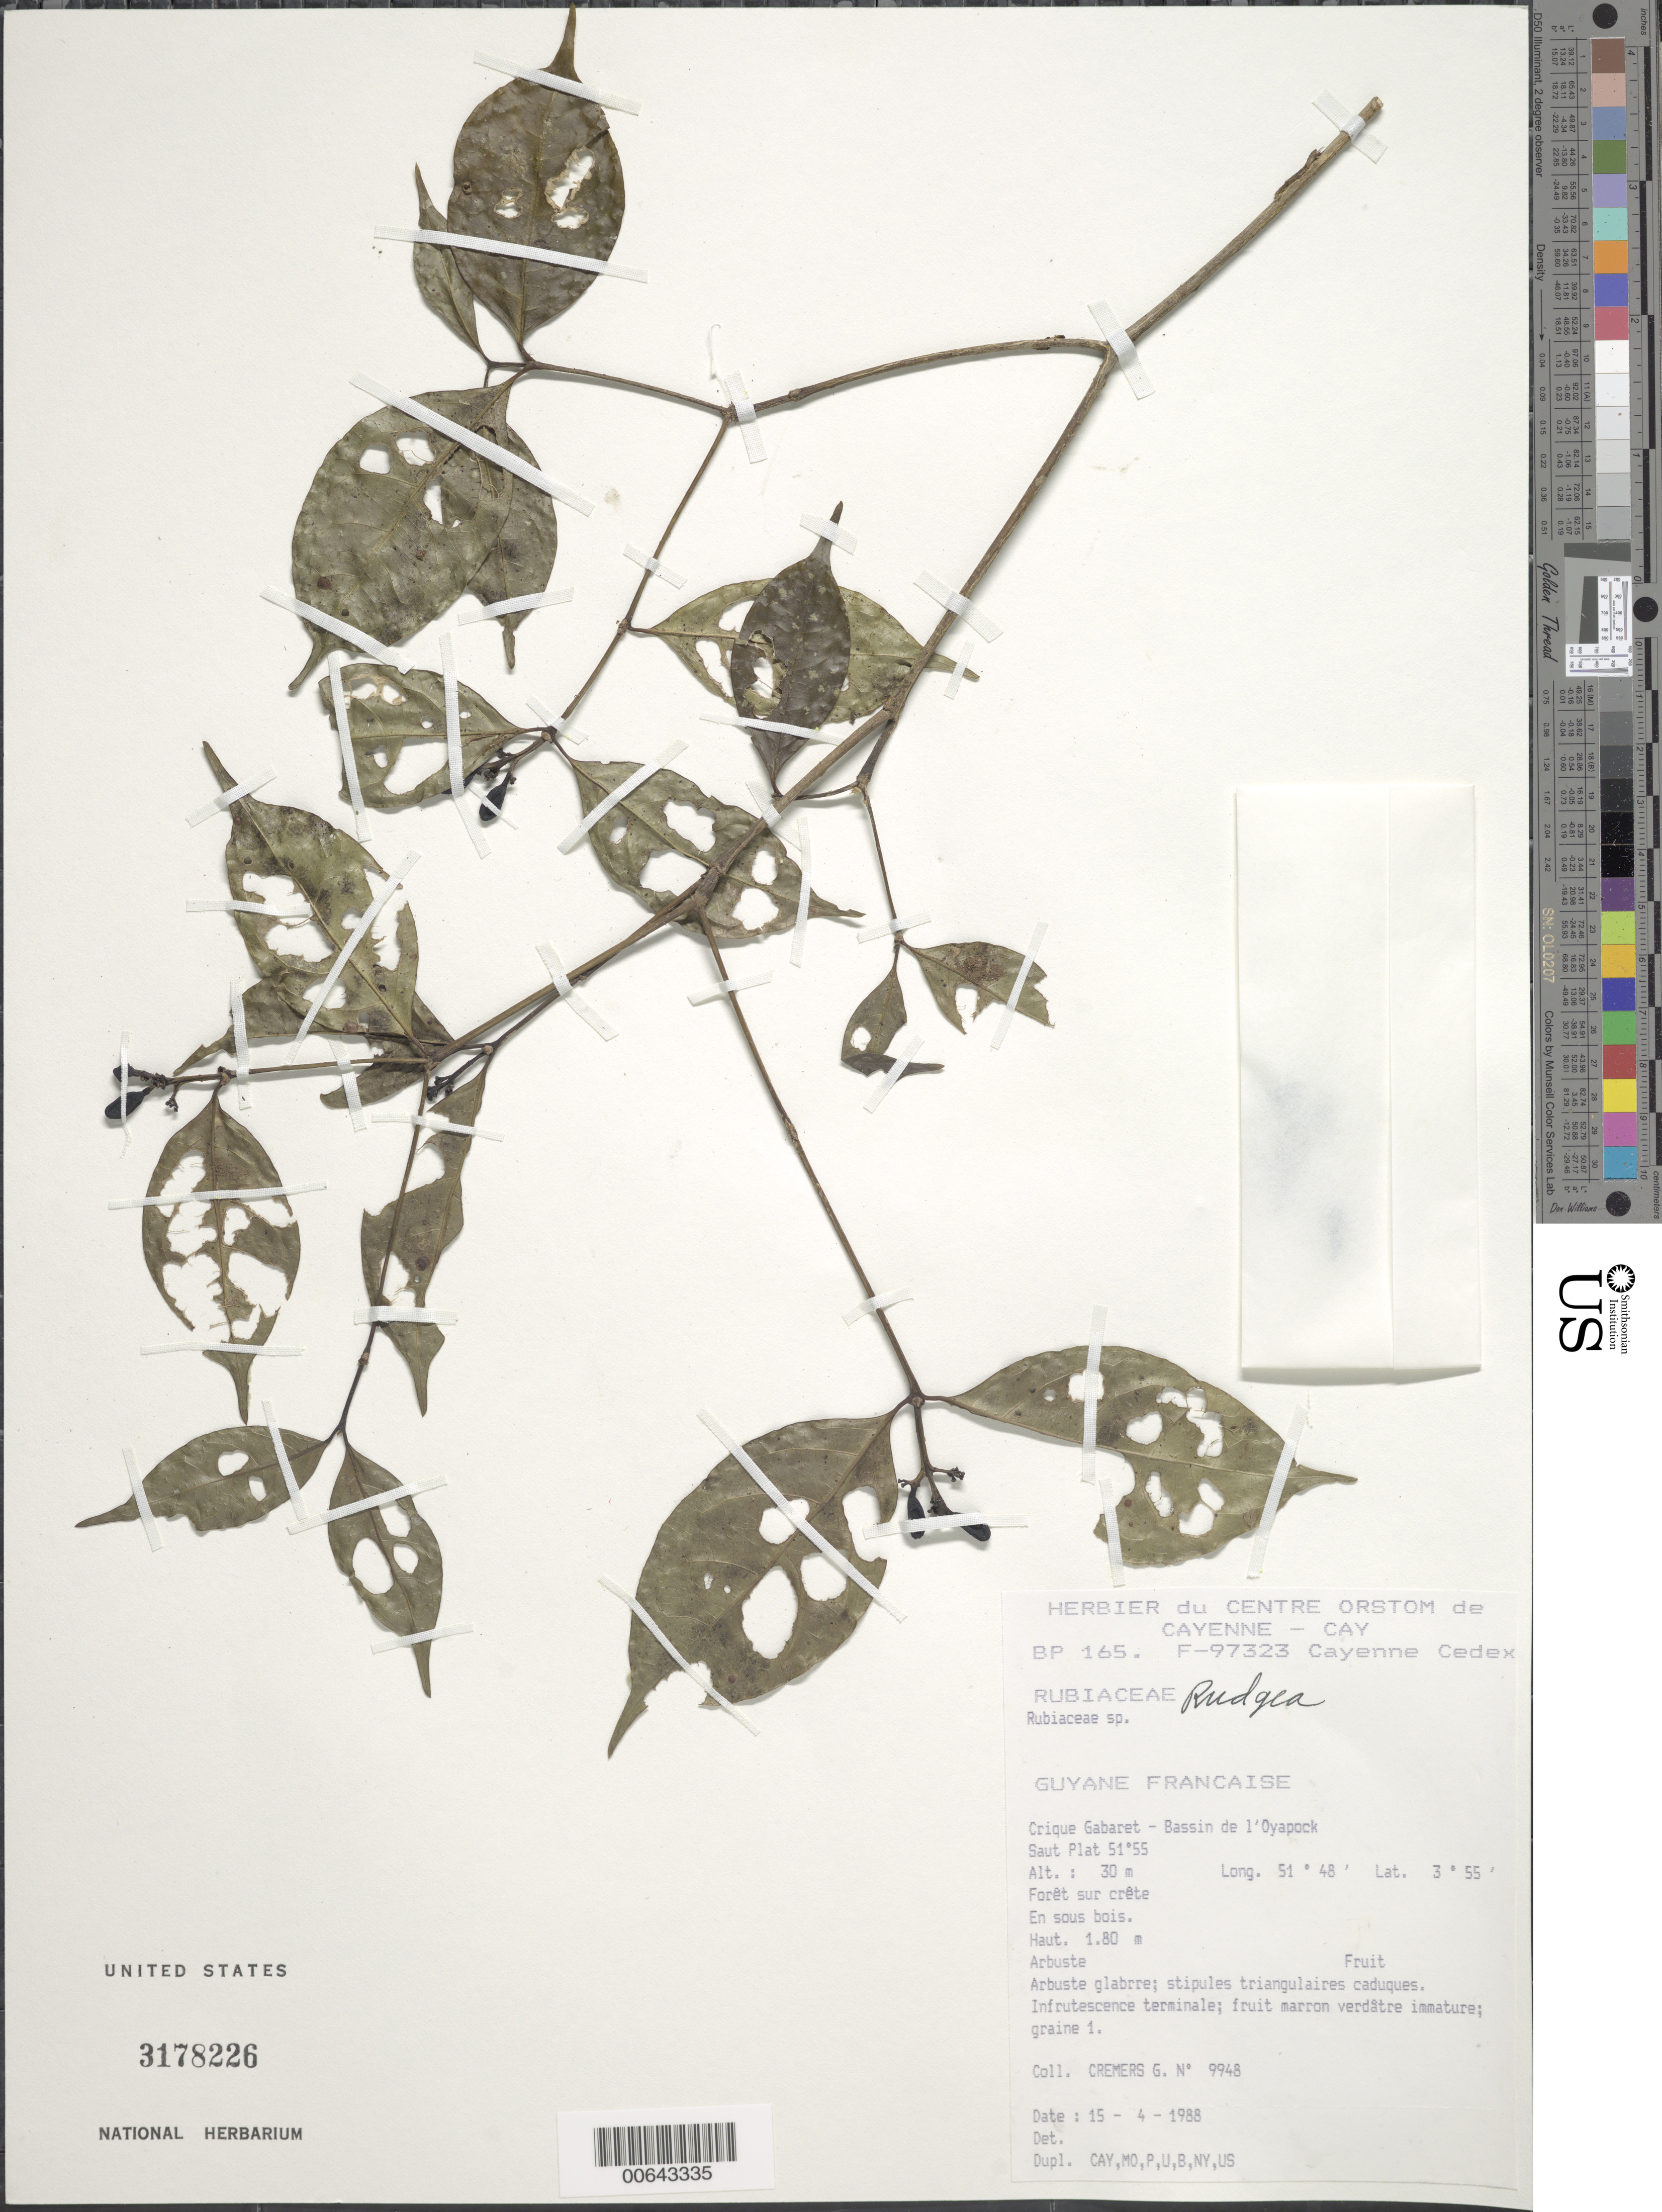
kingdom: Plantae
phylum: Tracheophyta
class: Magnoliopsida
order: Gentianales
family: Rubiaceae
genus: Rudgea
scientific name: Rudgea sp.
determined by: Kirkbride, J. H.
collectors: G. Cremers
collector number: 9948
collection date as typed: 15-Apr-88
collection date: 1988-04-15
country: French Guiana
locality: Crique Gabaret, Bassin de l'Oyapock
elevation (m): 30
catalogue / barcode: US 3178226